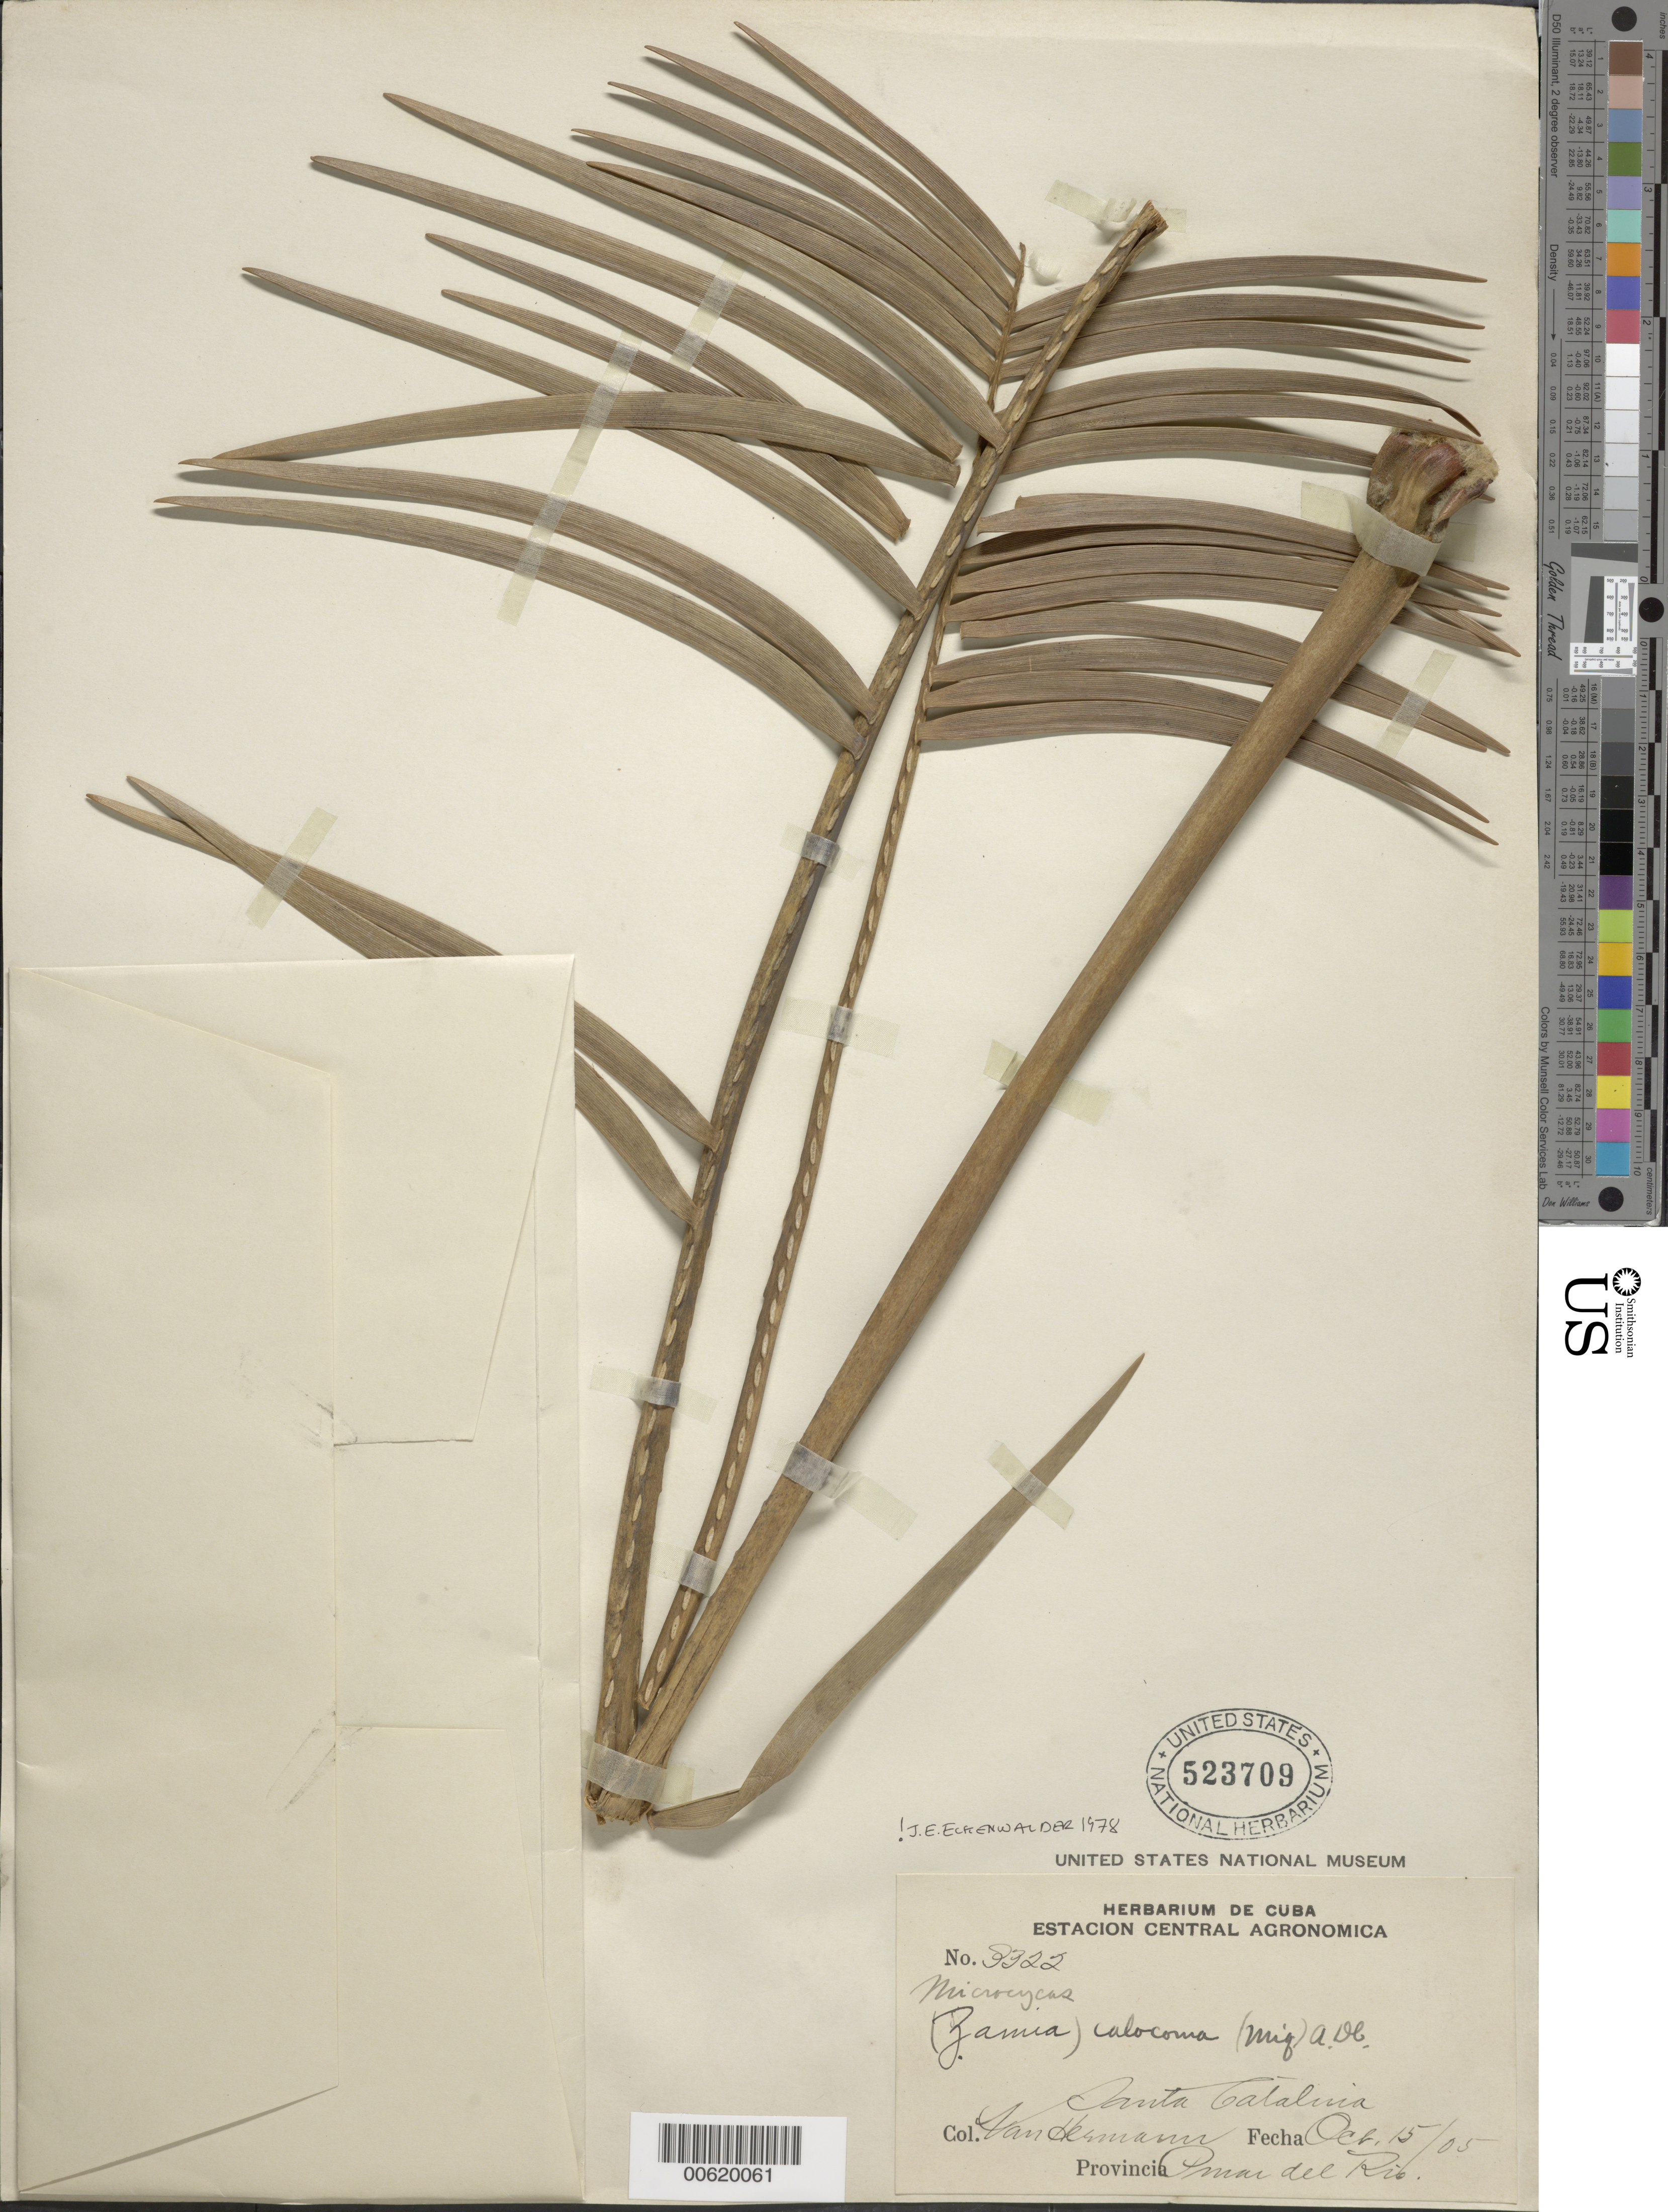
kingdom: Plantae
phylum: Tracheophyta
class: Cycadopsida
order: Cycadales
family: Zamiaceae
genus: Microcycas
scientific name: Microcycas calocoma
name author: (Miq.) A. DC.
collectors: V. Hermann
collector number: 3322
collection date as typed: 15 Oct 1905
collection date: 1905-10-15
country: Cuba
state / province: Pinar del Río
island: Greater Antilles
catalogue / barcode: US 523709